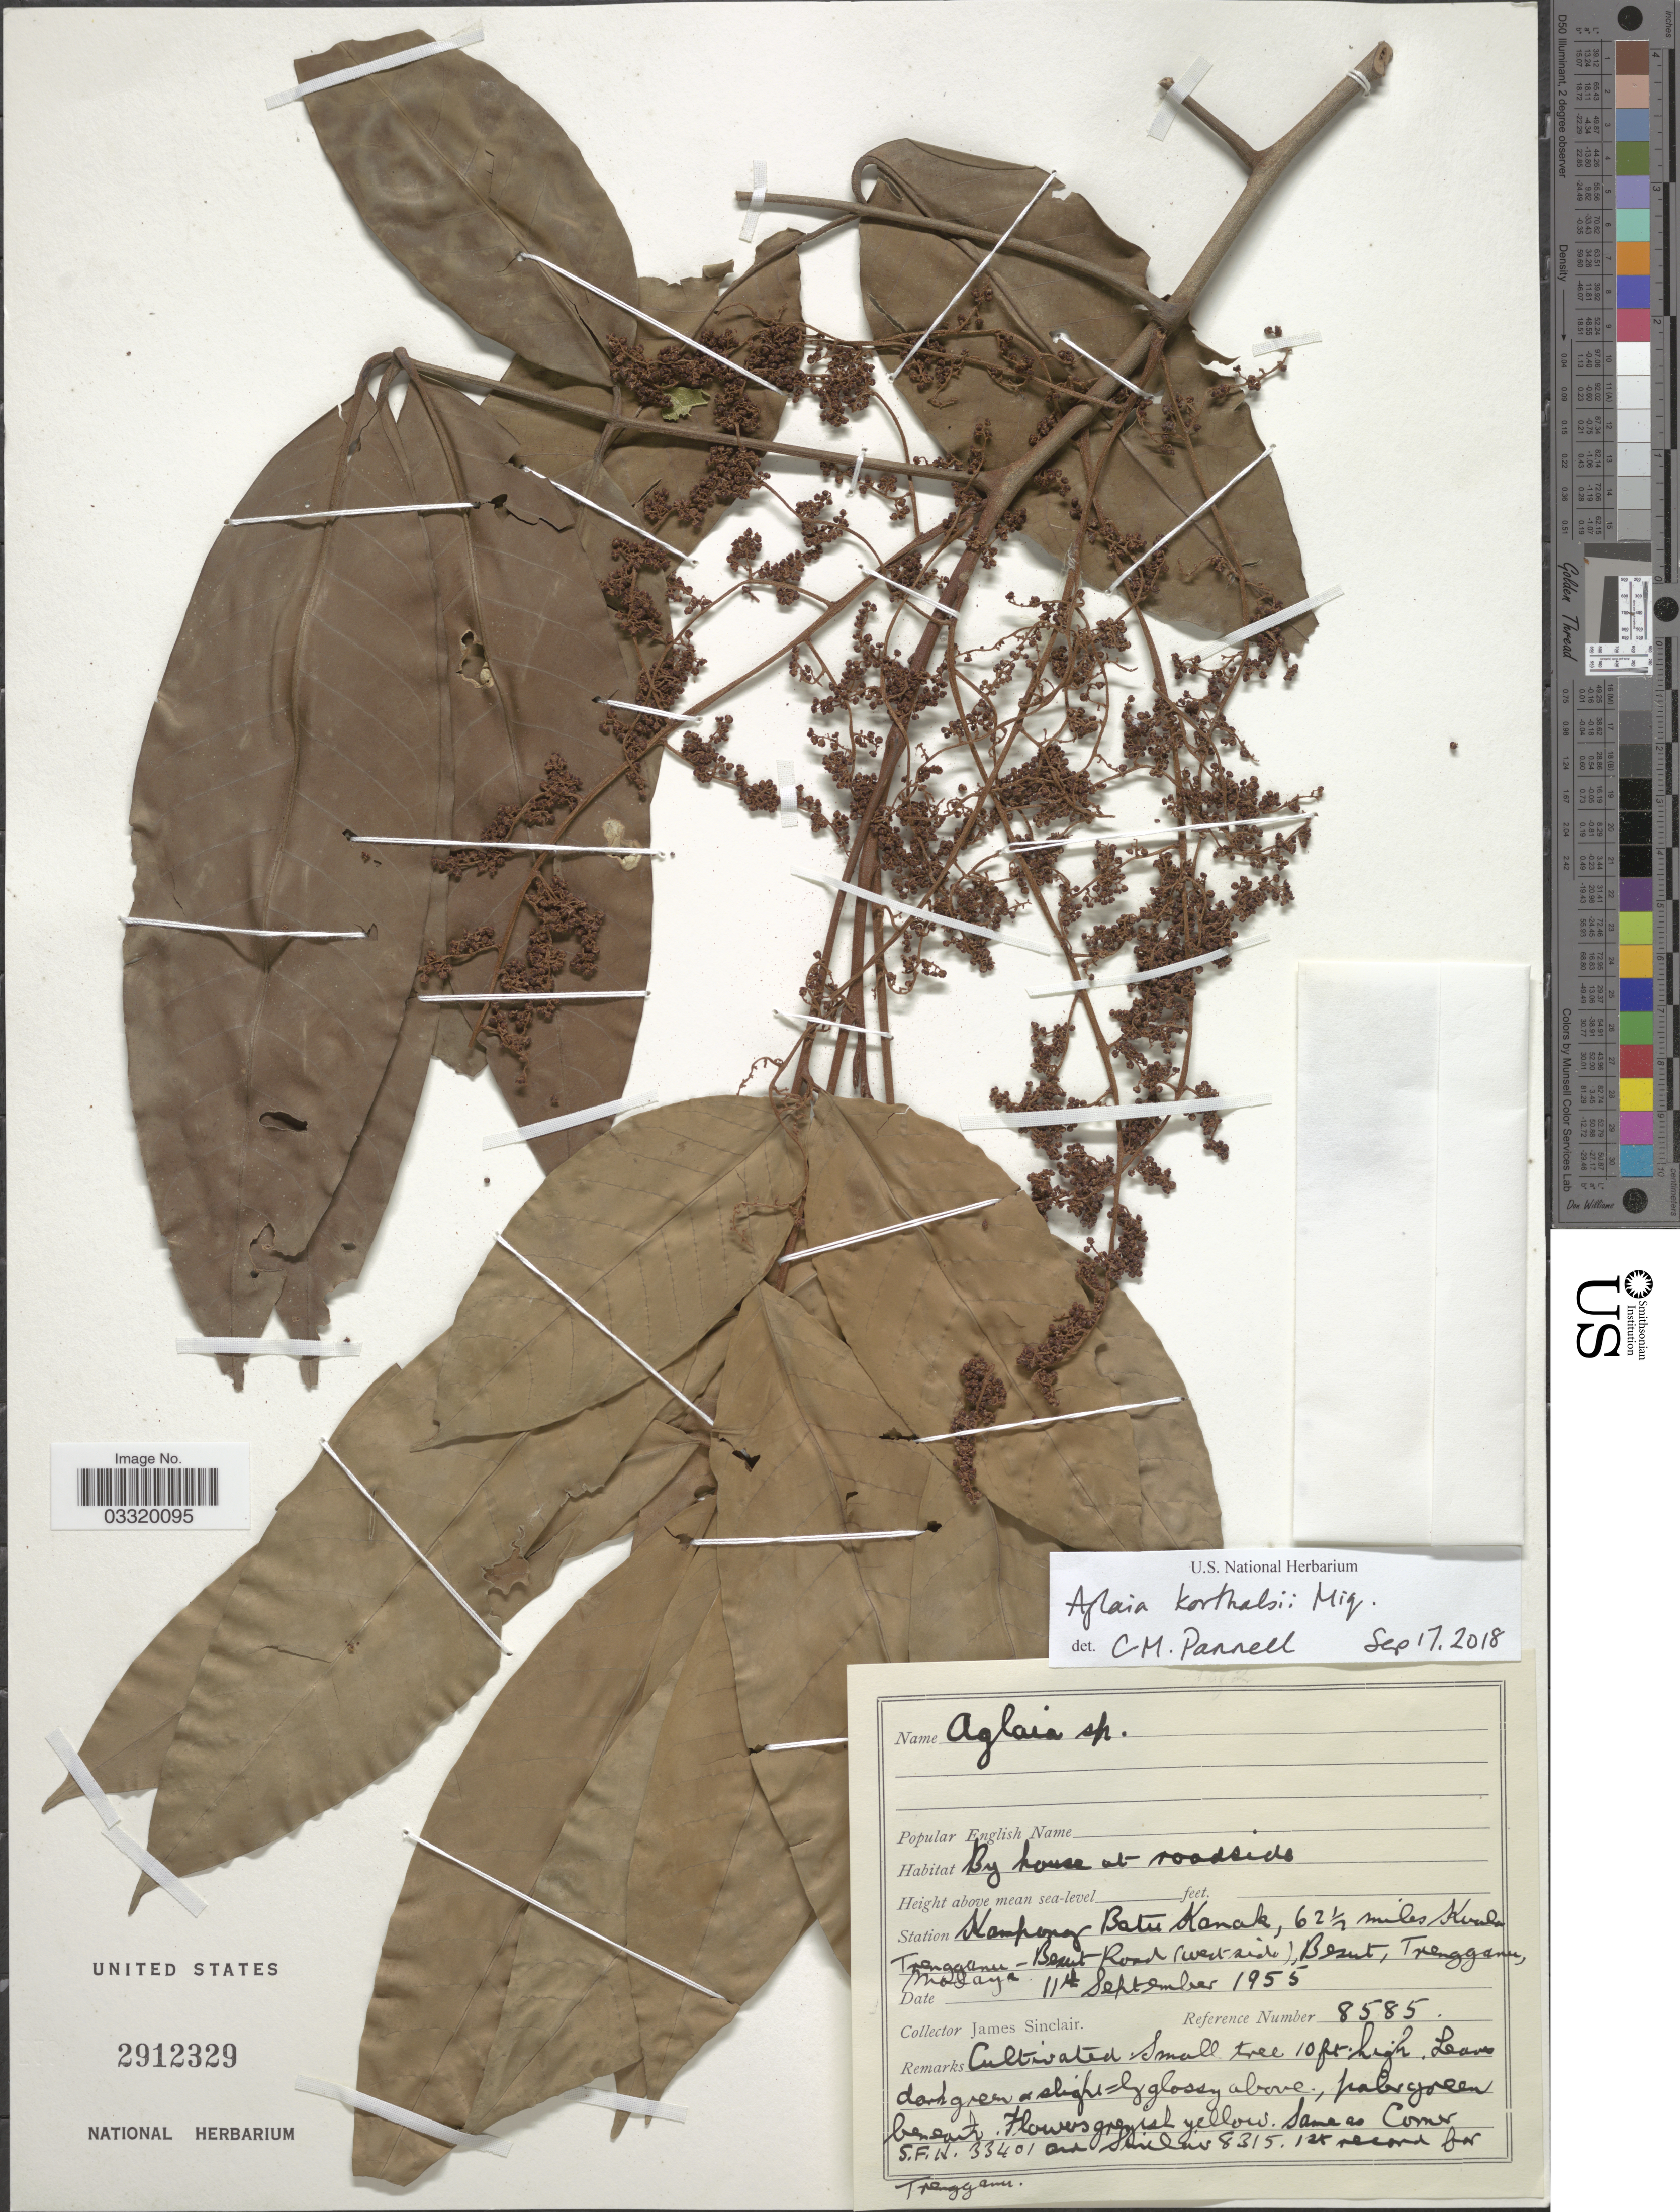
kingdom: Plantae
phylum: Tracheophyta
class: Magnoliopsida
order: Sapindales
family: Meliaceae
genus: Aglaia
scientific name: Aglaia korthalsii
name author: Miq.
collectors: J. Sinclair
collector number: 8585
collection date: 1955-09-11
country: Malaysia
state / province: Terengganu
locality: Station Kampong Batu Kanak, 62½ miles Kuala Terengganu - Besut Road (west side), Besut, Terengganu, Malaya.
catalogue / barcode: US 2912329